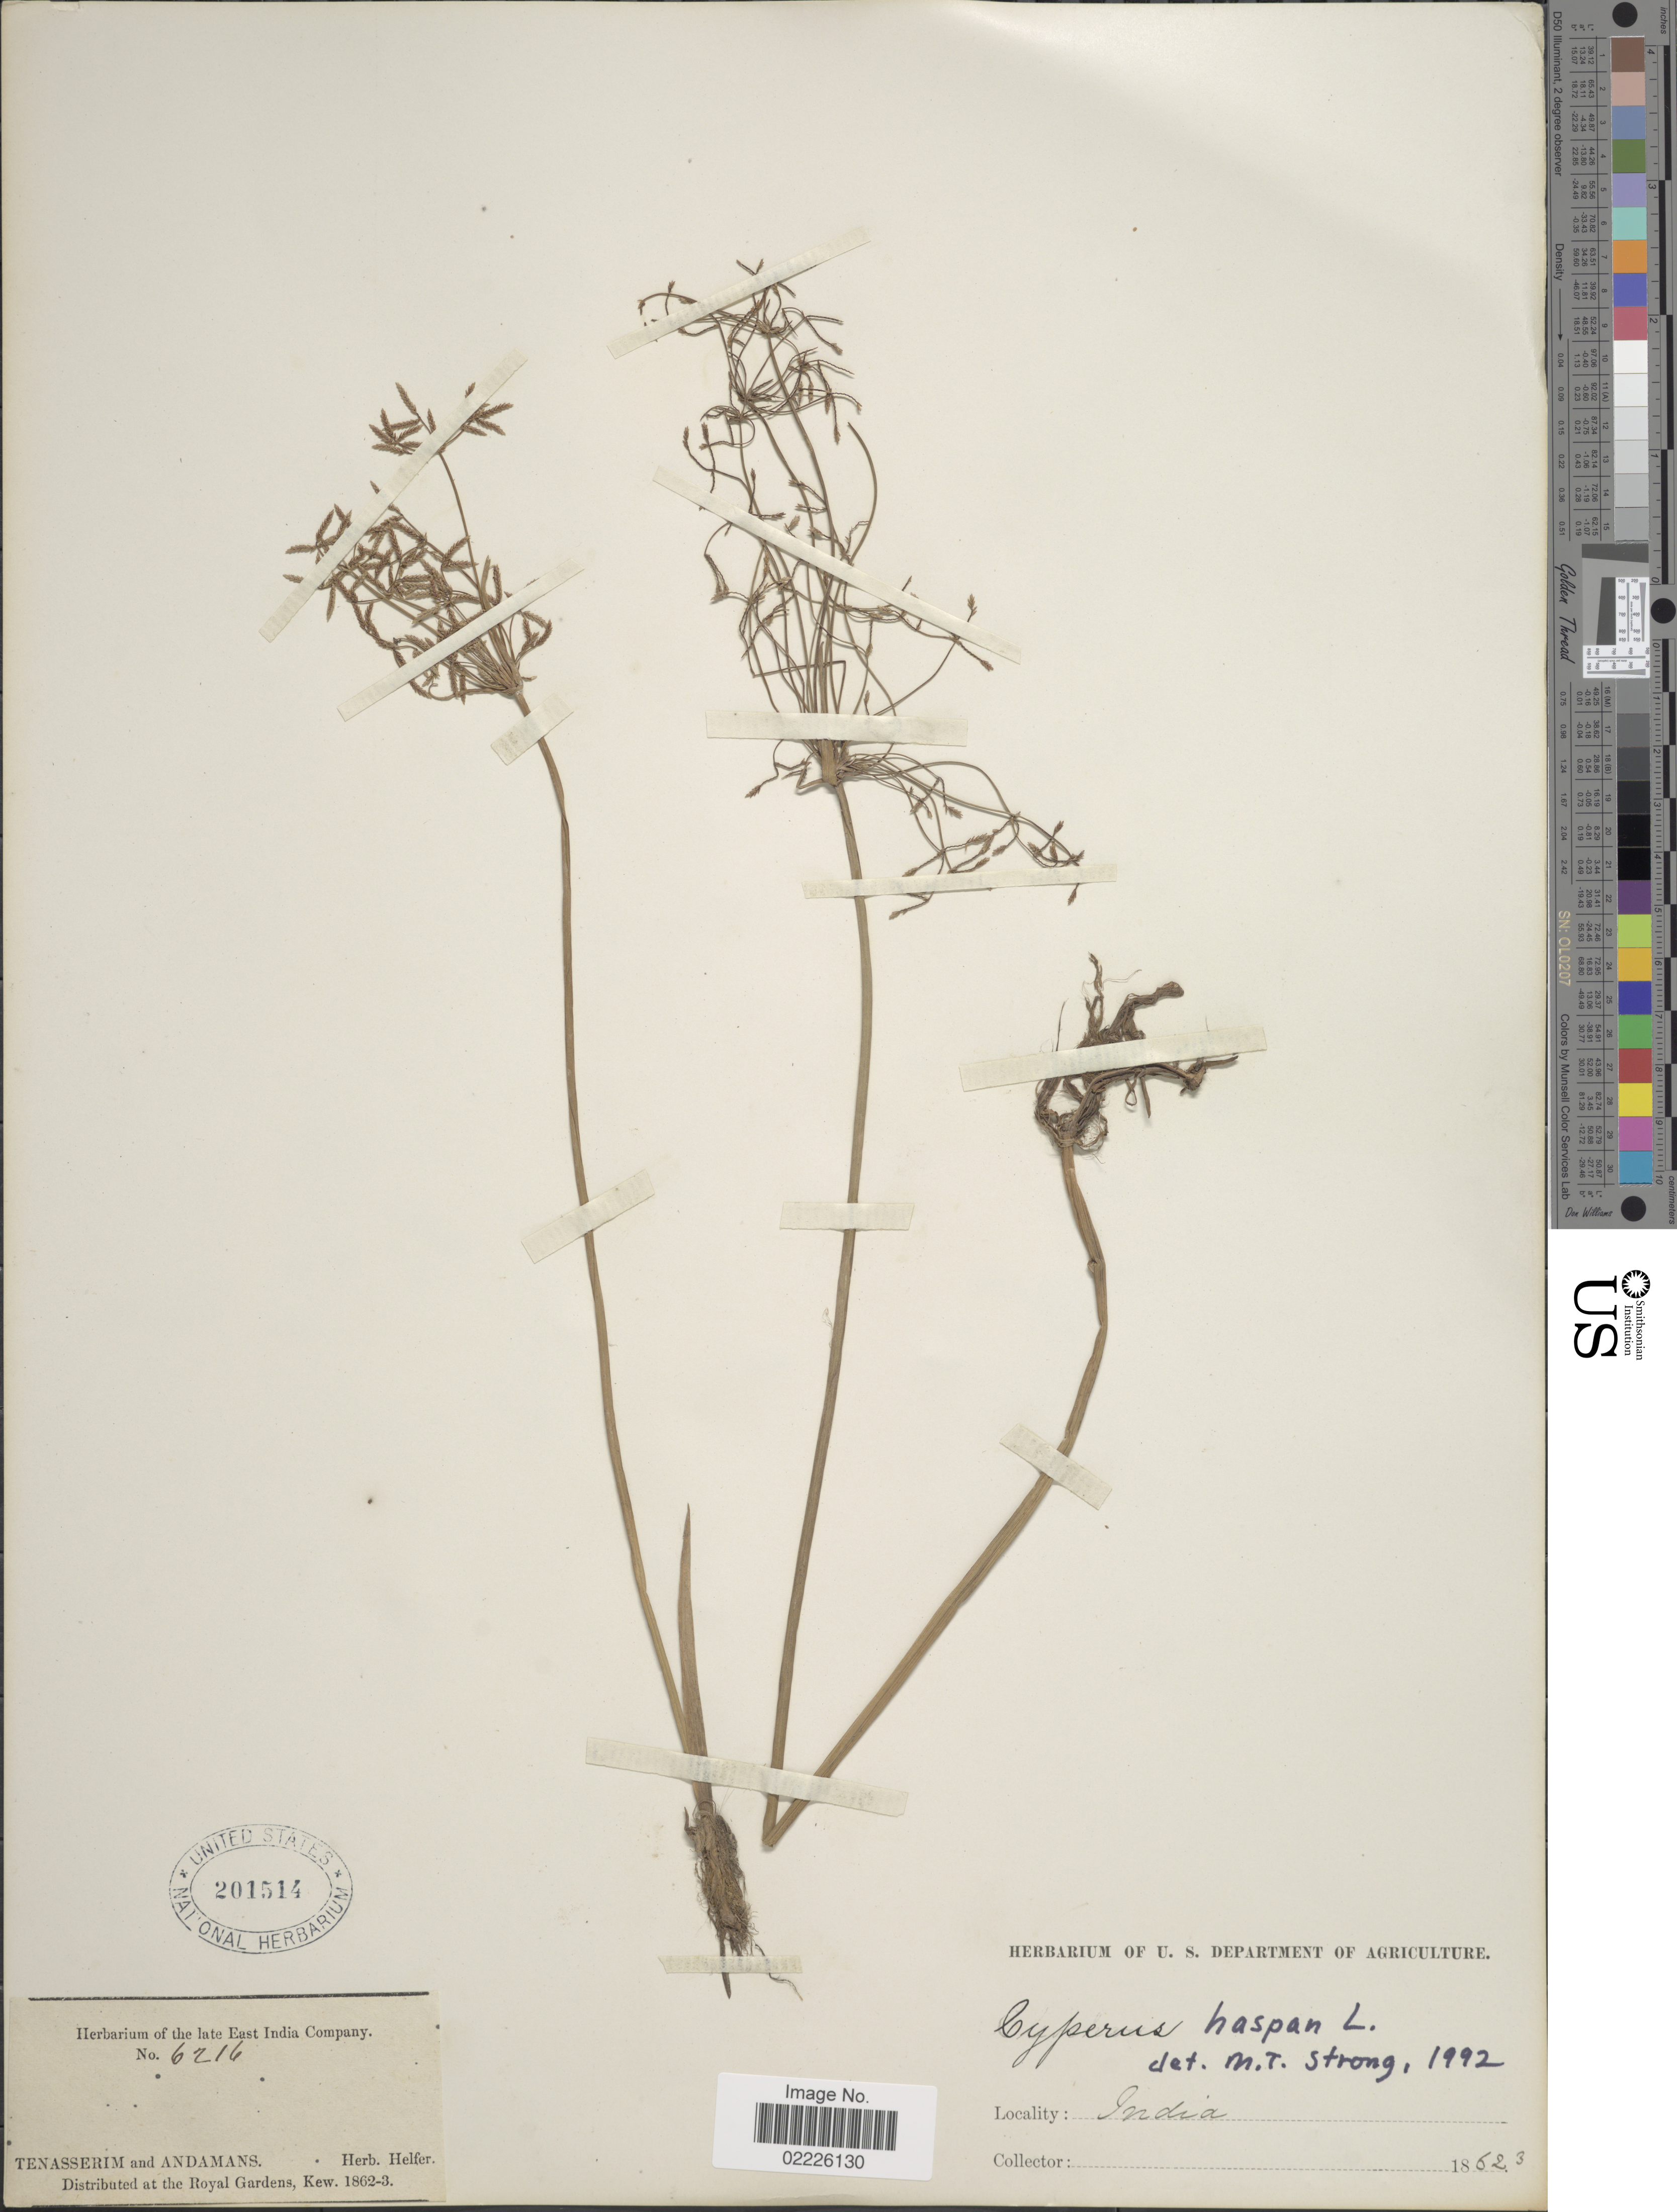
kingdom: Plantae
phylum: Tracheophyta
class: Liliopsida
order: Poales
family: Cyperaceae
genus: Cyperus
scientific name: Cyperus haspan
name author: L.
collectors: Ex herb. Helfer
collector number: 6216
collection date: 1862/1863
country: India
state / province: Andaman and Nicobar Islands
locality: Tenasserim and Andamans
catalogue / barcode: US 201514